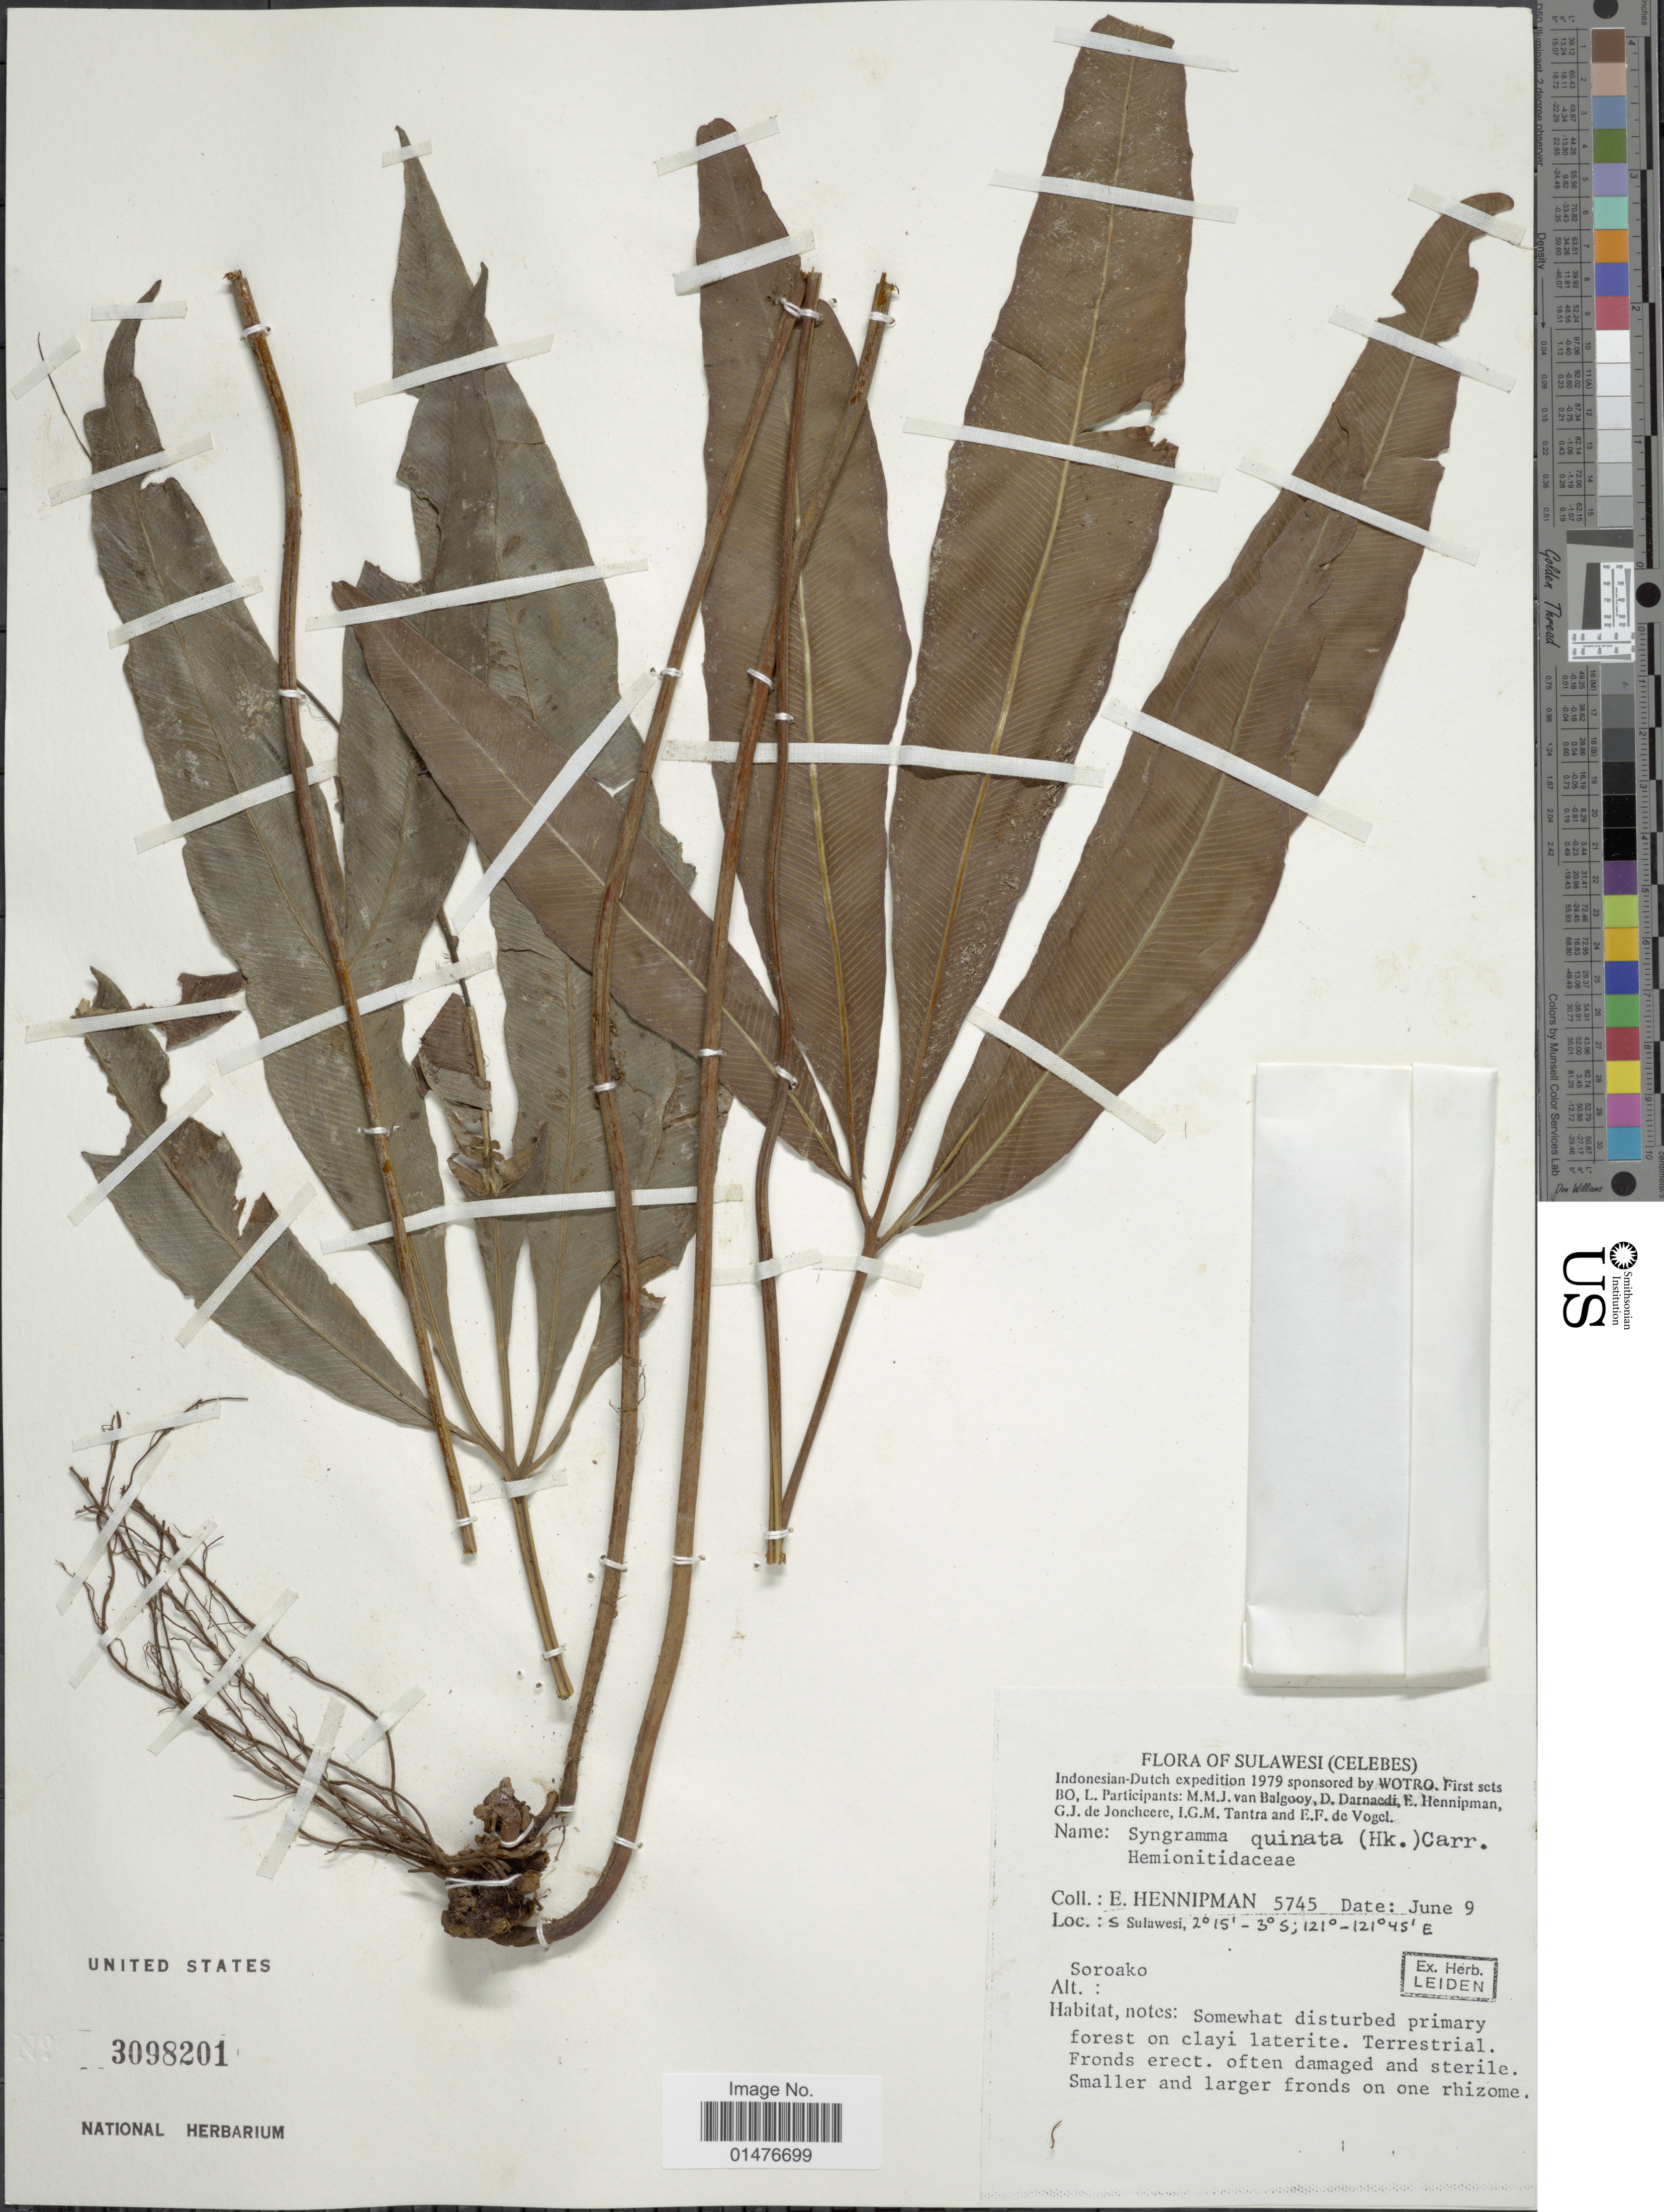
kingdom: Plantae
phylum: Tracheophyta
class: Polypodiopsida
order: Polypodiales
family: Pteridaceae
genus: Syngramma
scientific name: Syngramma quinata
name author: (Hook.) Carruth.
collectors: E. Hennipman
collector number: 5745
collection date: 1979-06-09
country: Indonesia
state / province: Sulawesi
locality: Sulawesi(Celebes), S. Sulawesi, Soraoko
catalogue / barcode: US 3098201